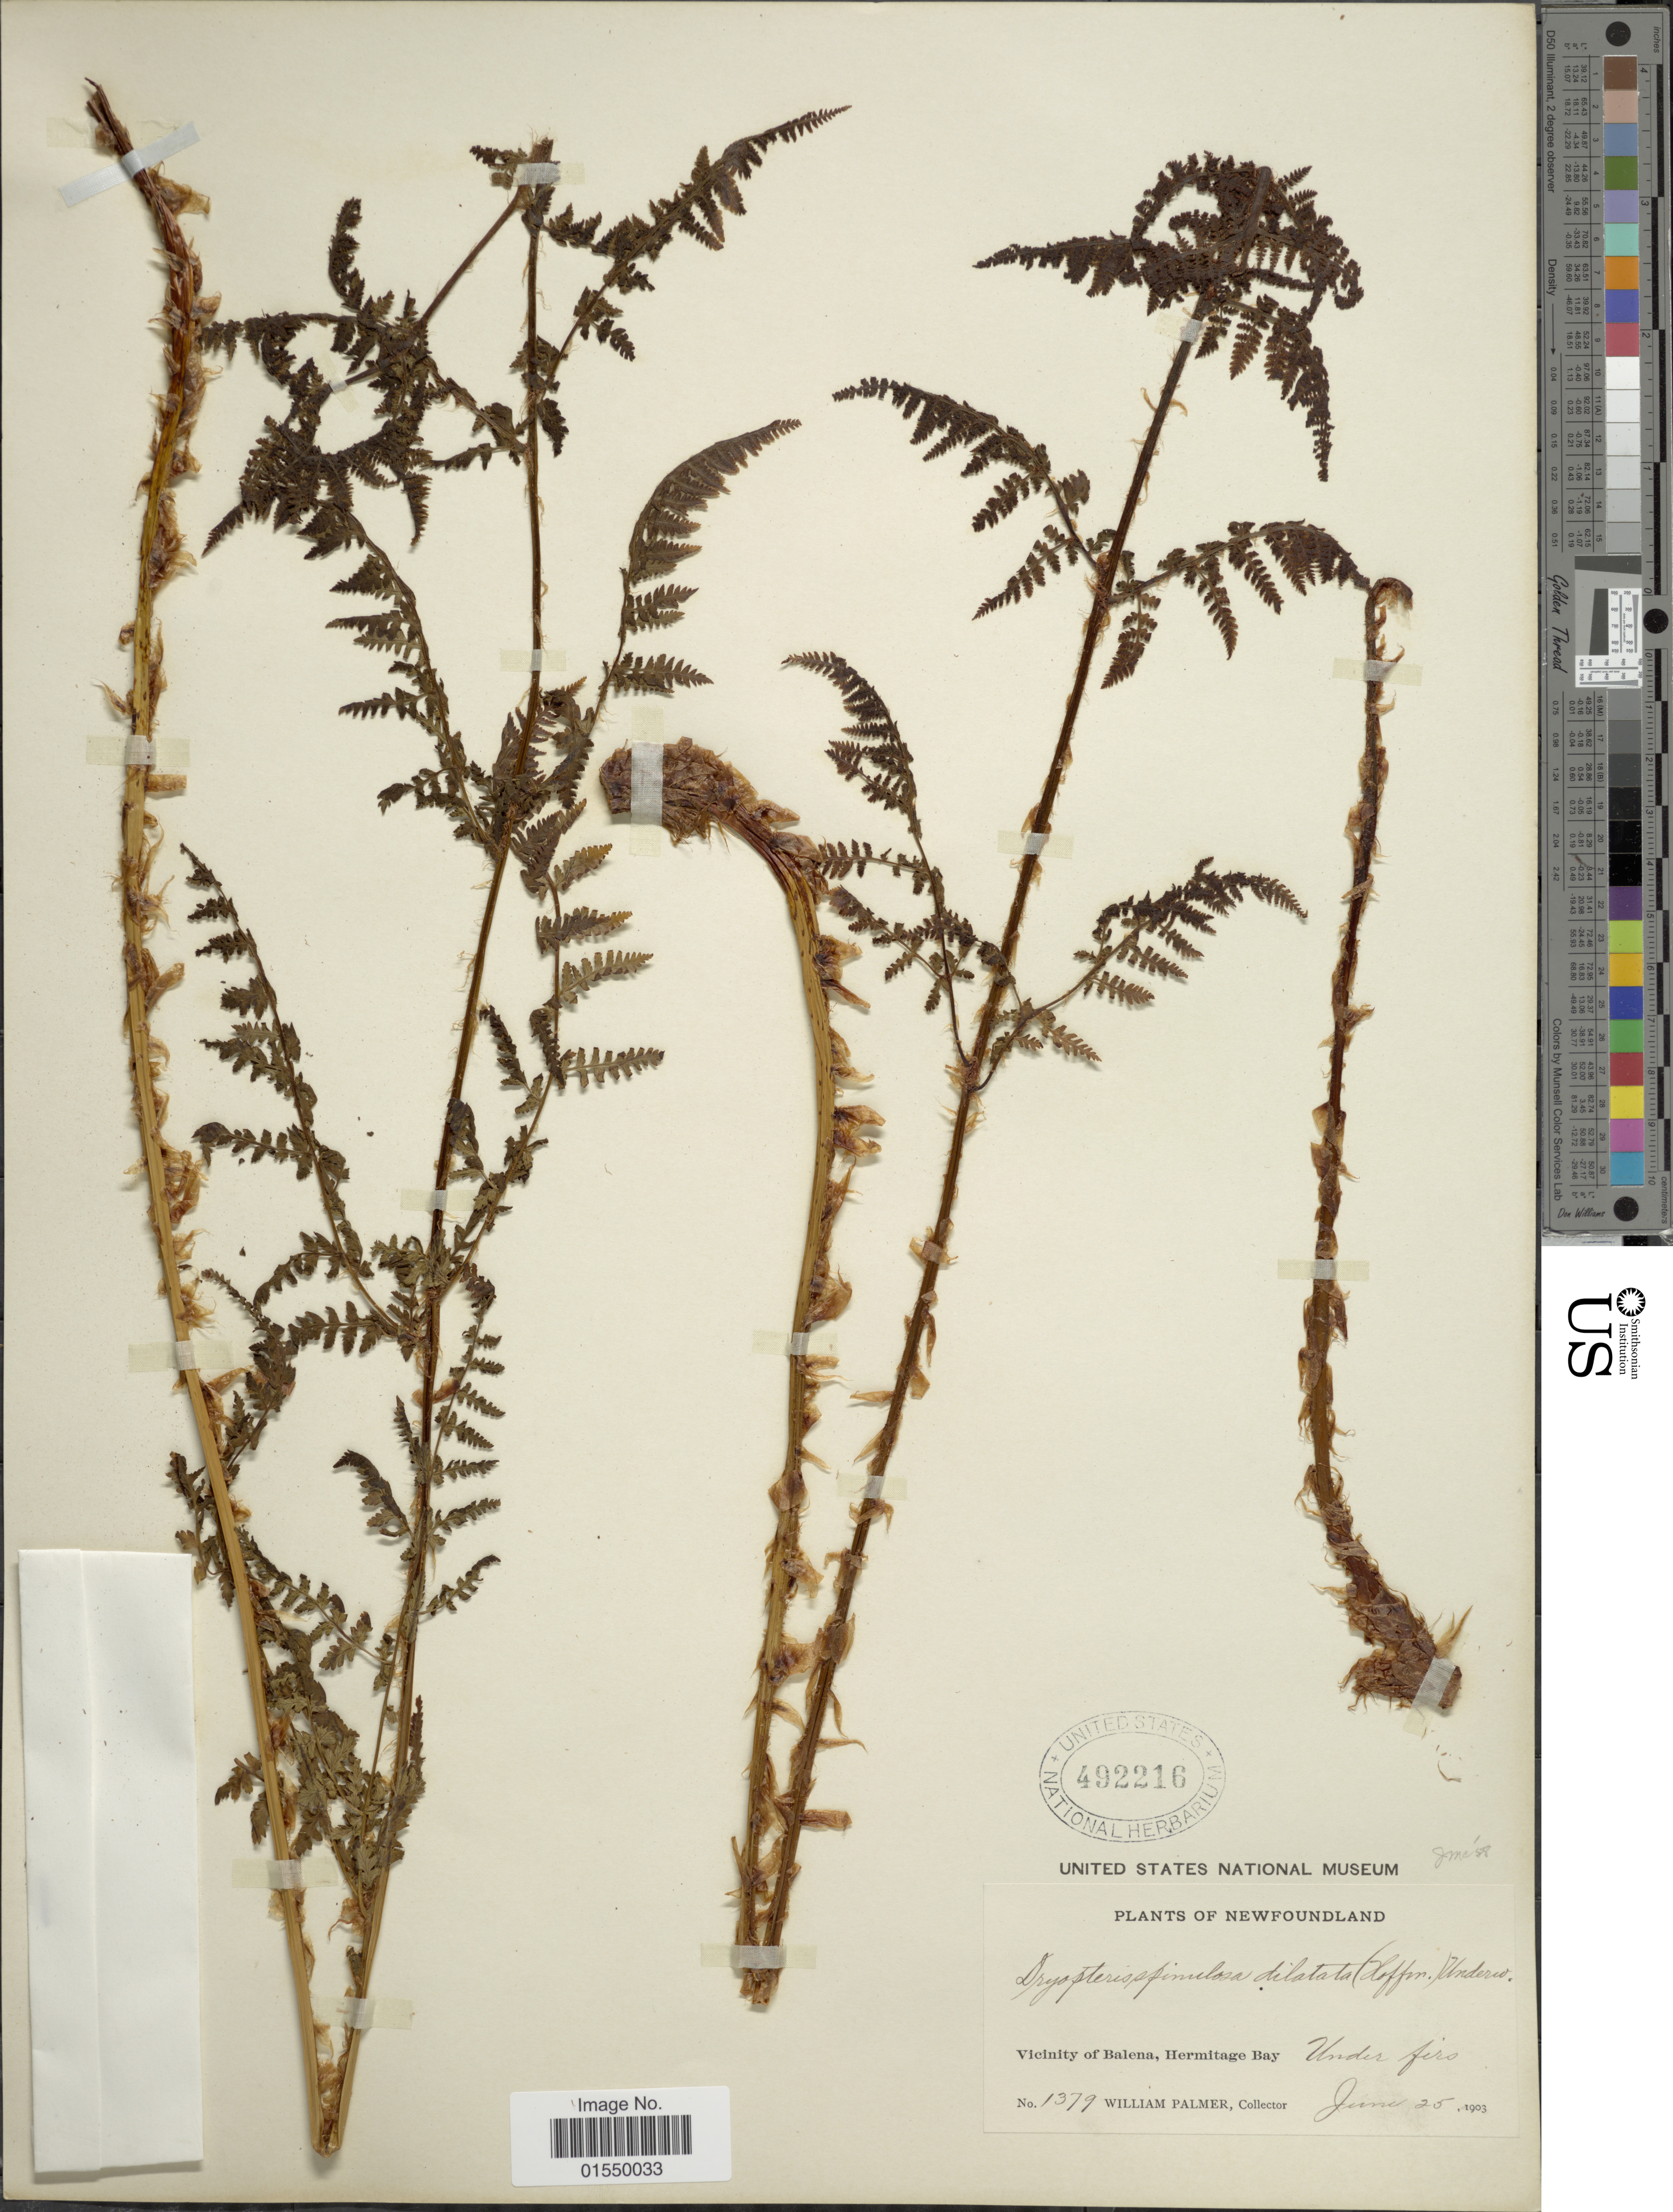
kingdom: Plantae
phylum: Tracheophyta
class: Polypodiopsida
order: Polypodiales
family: Dryopteridaceae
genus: Dryopteris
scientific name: Dryopteris campyloptera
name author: Clarkson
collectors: W. Palmer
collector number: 1379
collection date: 1903-06-25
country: Canada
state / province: Newfoundland and Labrador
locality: Vicinity of Balena, Hermitage Bay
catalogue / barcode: US 492216